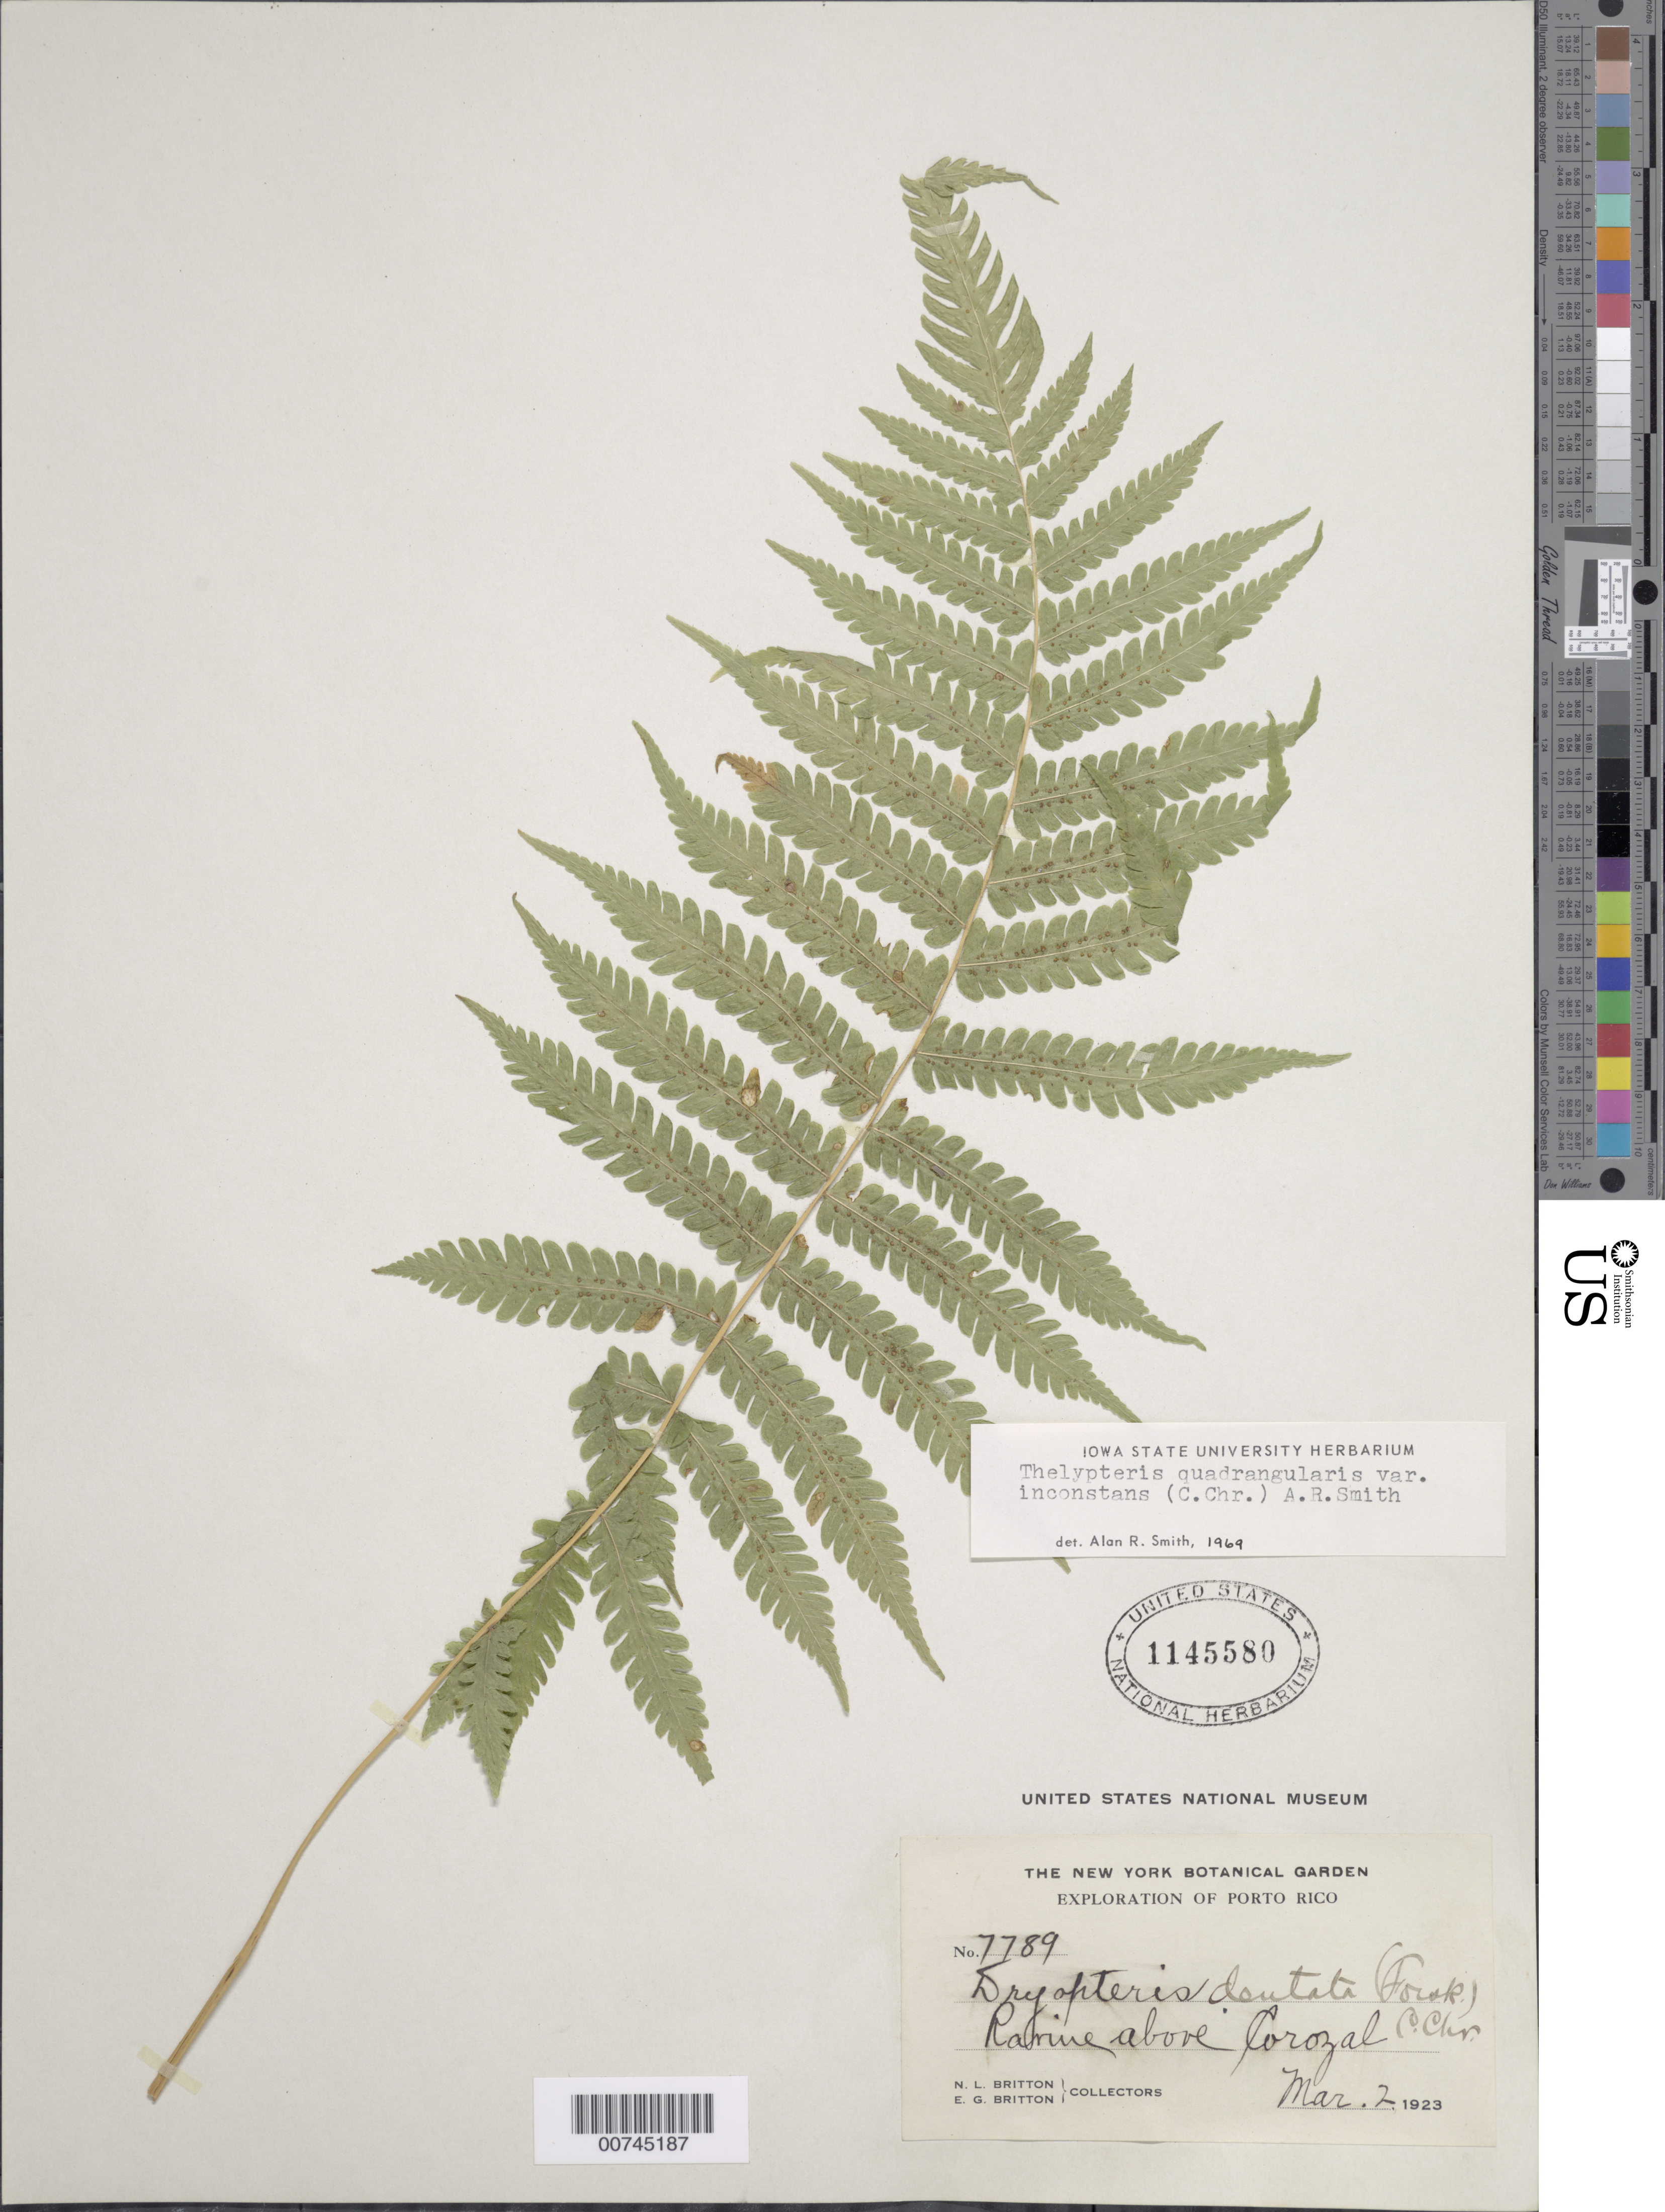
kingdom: Plantae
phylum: Tracheophyta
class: Polypodiopsida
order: Polypodiales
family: Thelypteridaceae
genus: Christella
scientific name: Christella hispidula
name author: (Decne.) Holttum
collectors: N. Britton & E. G. Britton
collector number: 7789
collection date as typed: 02 Mar 1923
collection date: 1923-03-02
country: Puerto Rico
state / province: Corozal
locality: Ravine above Corozal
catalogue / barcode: US 1145580